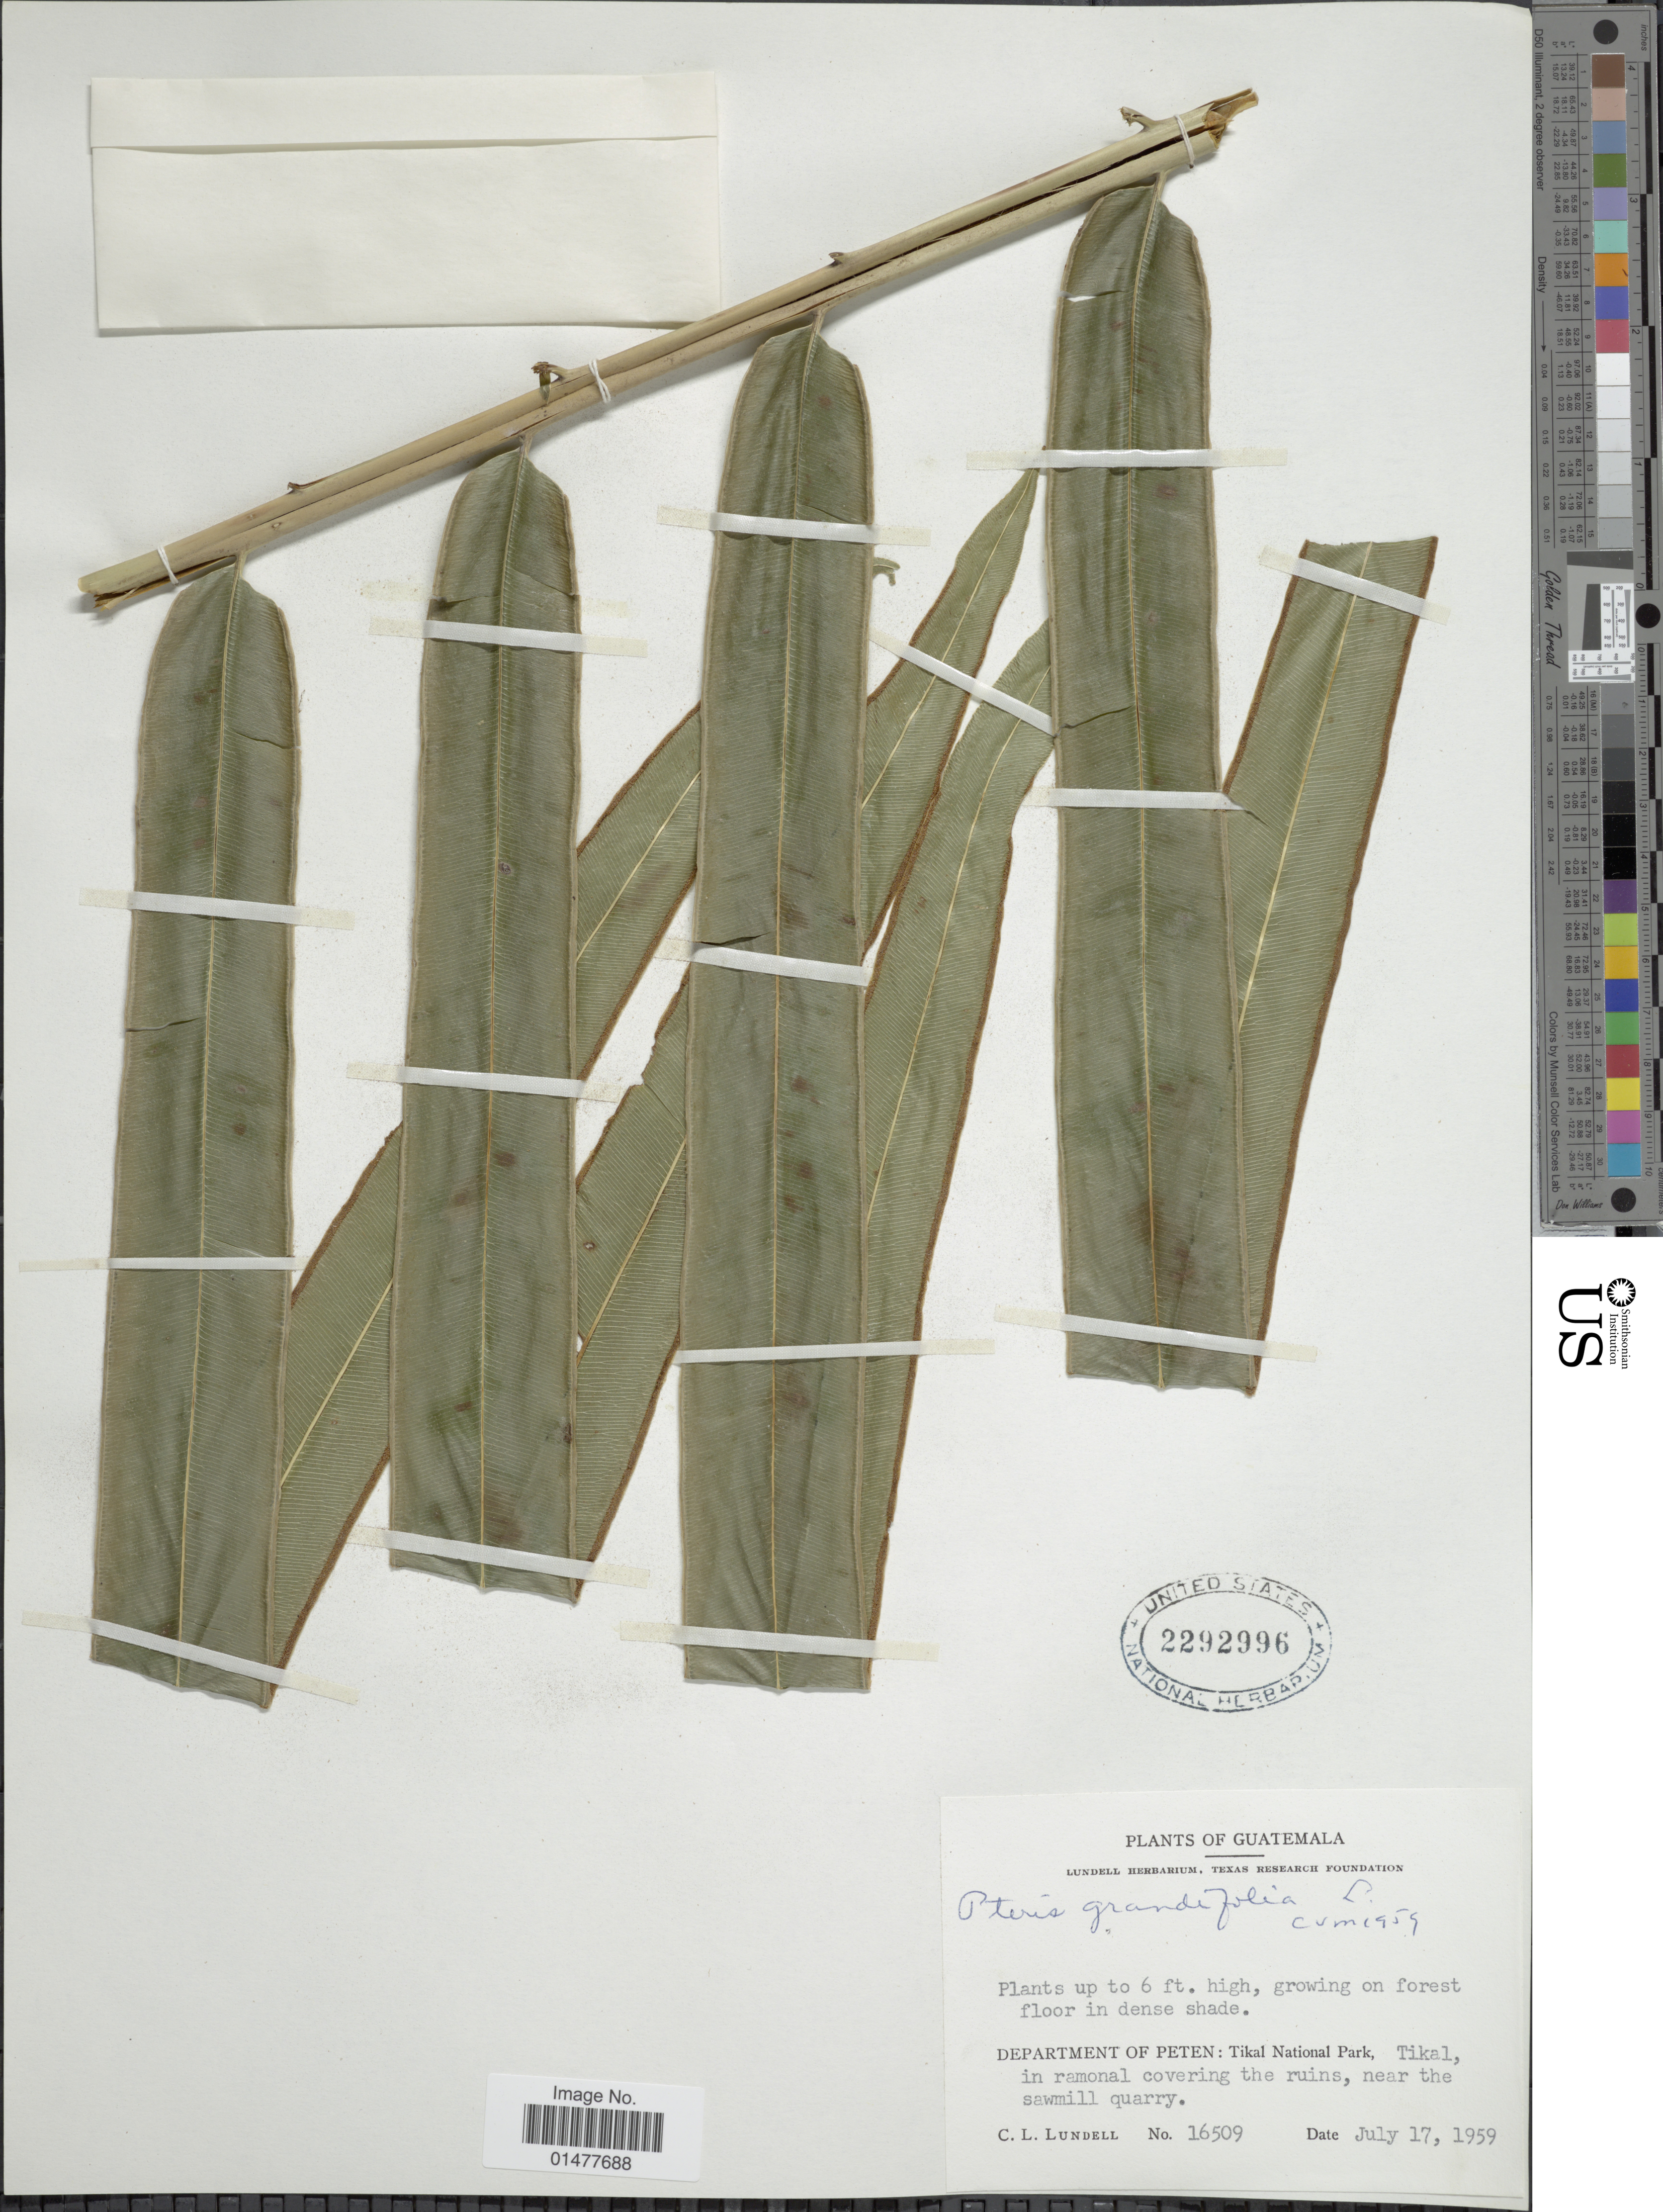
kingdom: Plantae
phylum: Tracheophyta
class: Polypodiopsida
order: Polypodiales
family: Pteridaceae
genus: Pteris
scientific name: Pteris grandifolia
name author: L.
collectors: C. L. Lundell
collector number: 16509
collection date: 1959-07-17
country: Guatemala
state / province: El Petén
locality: Tikal National Park, Tikal, in ramonal covering the ruins, near the sawmill quarry.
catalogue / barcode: US 2292996